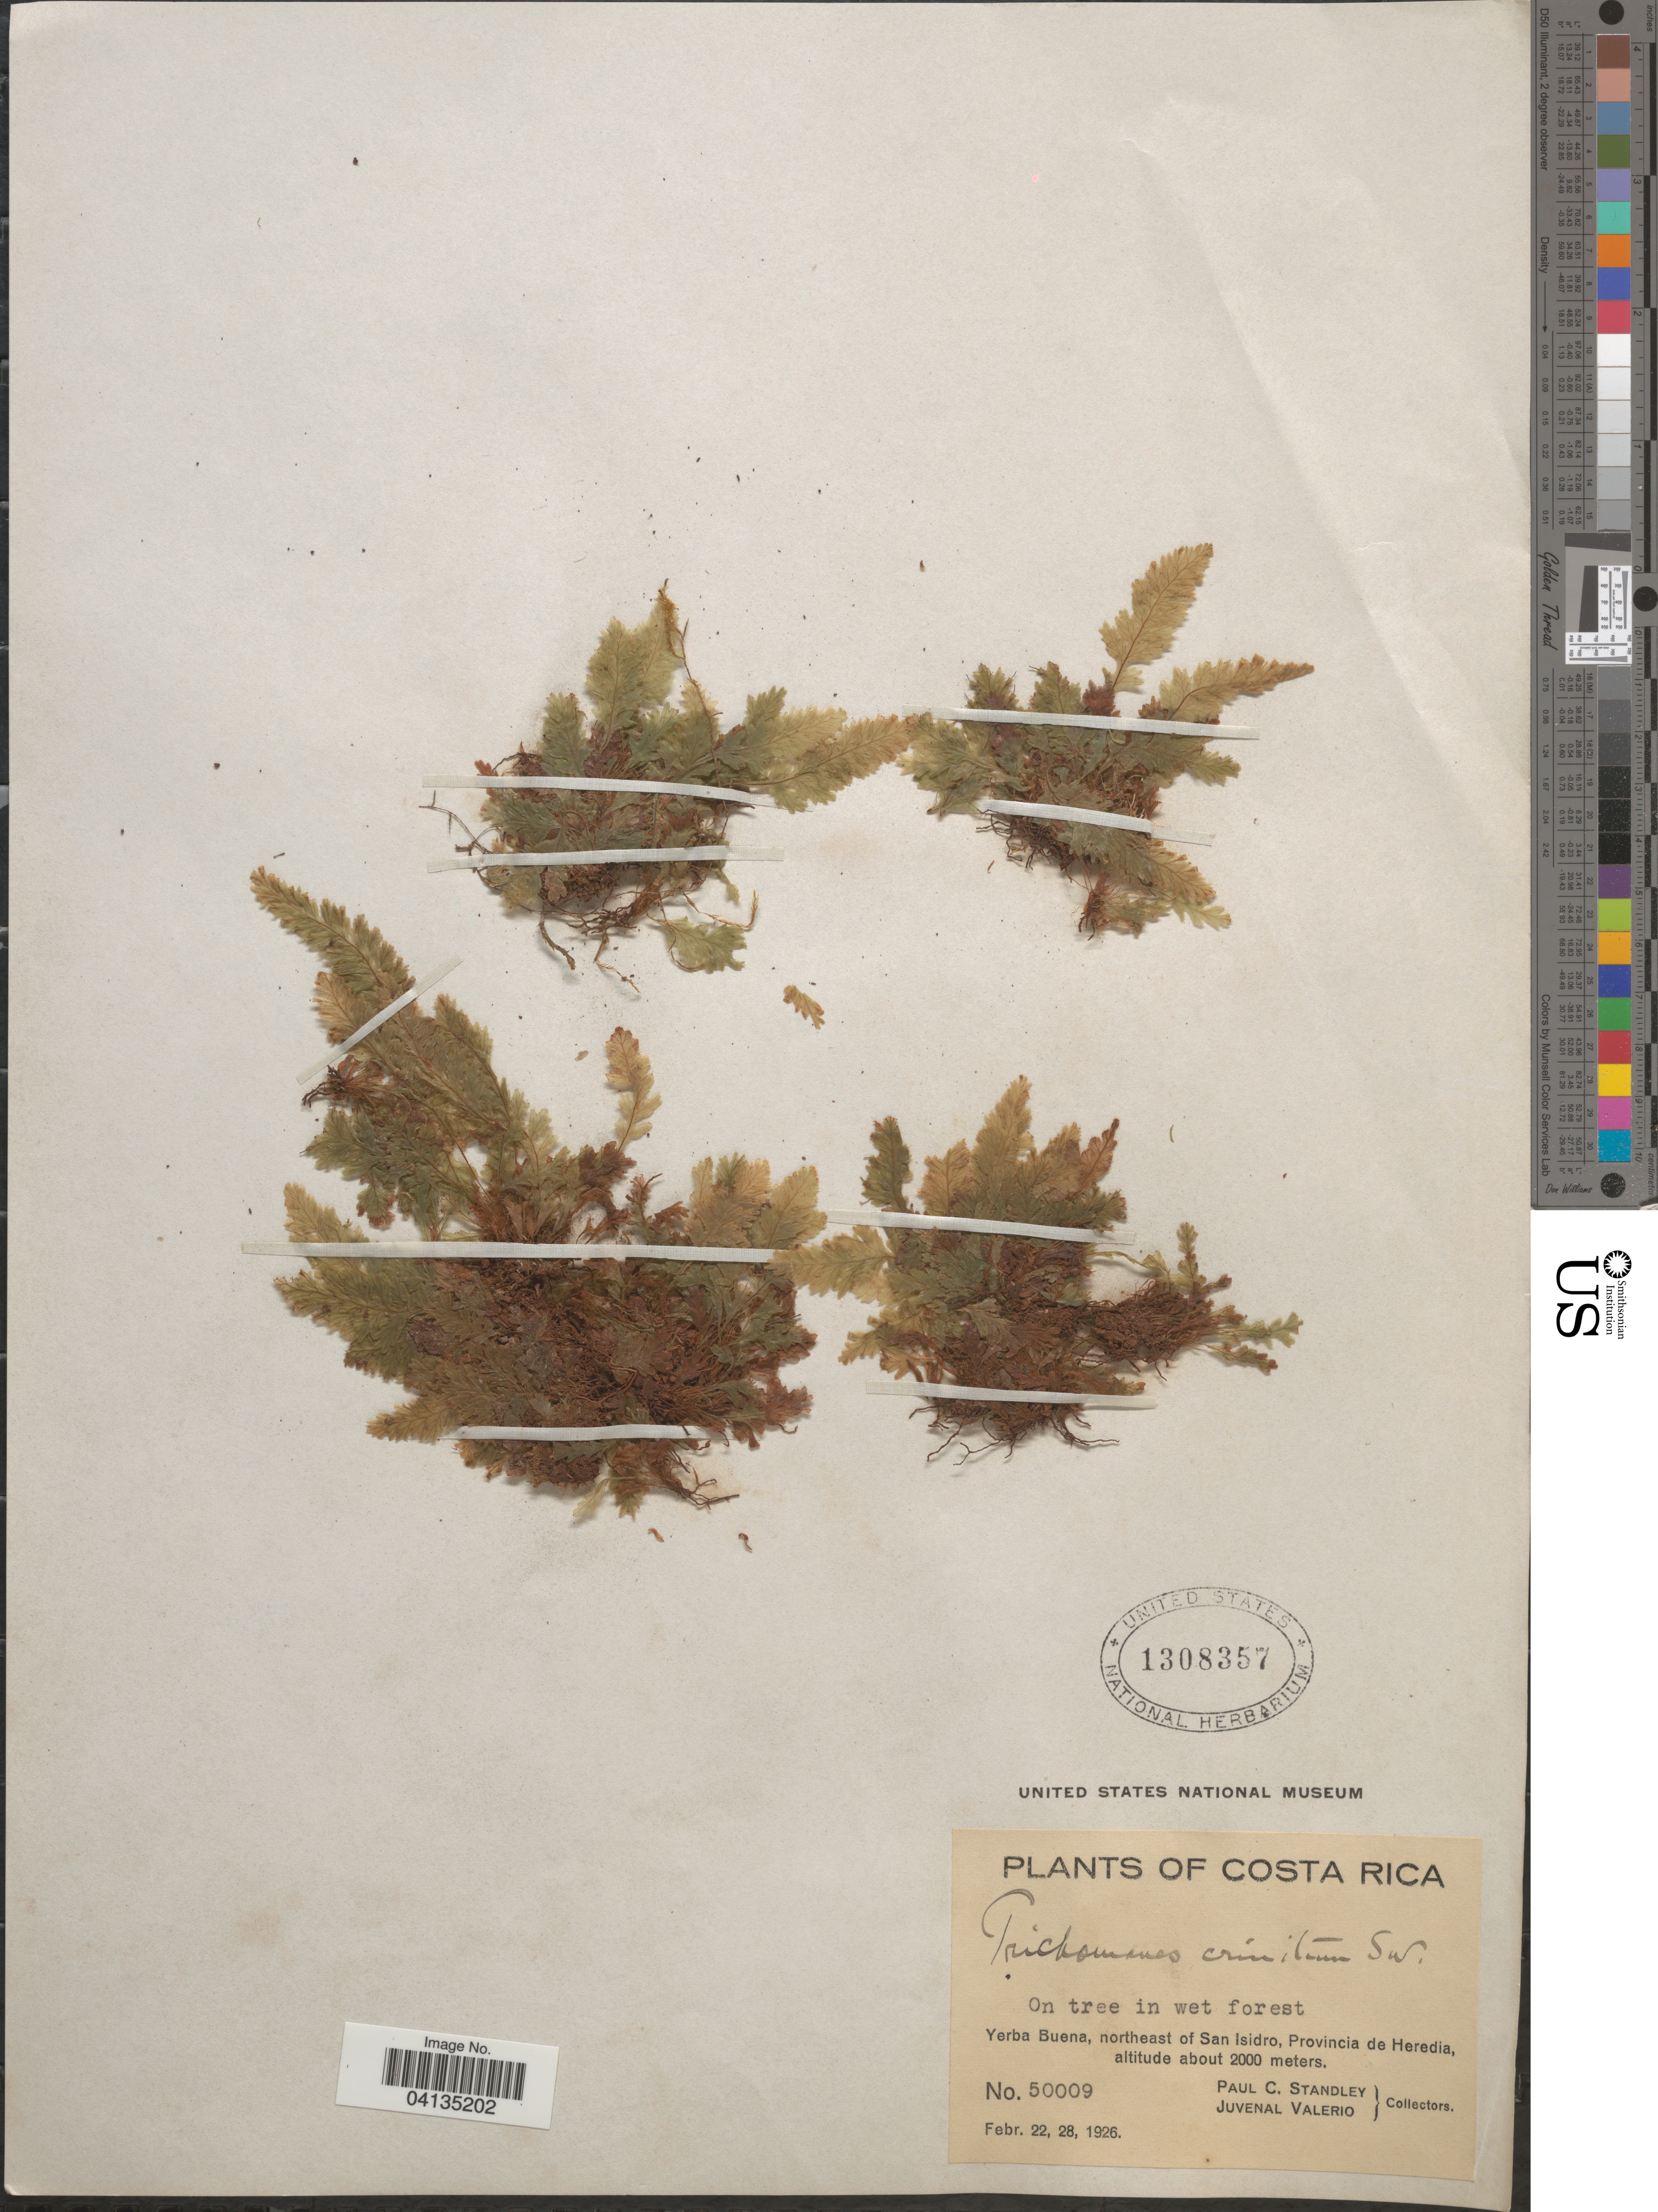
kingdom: Plantae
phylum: Tracheophyta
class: Polypodiopsida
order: Hymenophyllales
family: Hymenophyllaceae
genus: Trichomanes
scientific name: Trichomanes crinitum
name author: Sw.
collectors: P. C. Standley & J. Valerio R.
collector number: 50009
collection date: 1926-02-22/1926-02-28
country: Costa Rica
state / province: Heredia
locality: Yerba Buena, northeast of San Isidro.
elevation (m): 2000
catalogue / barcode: US 1308357